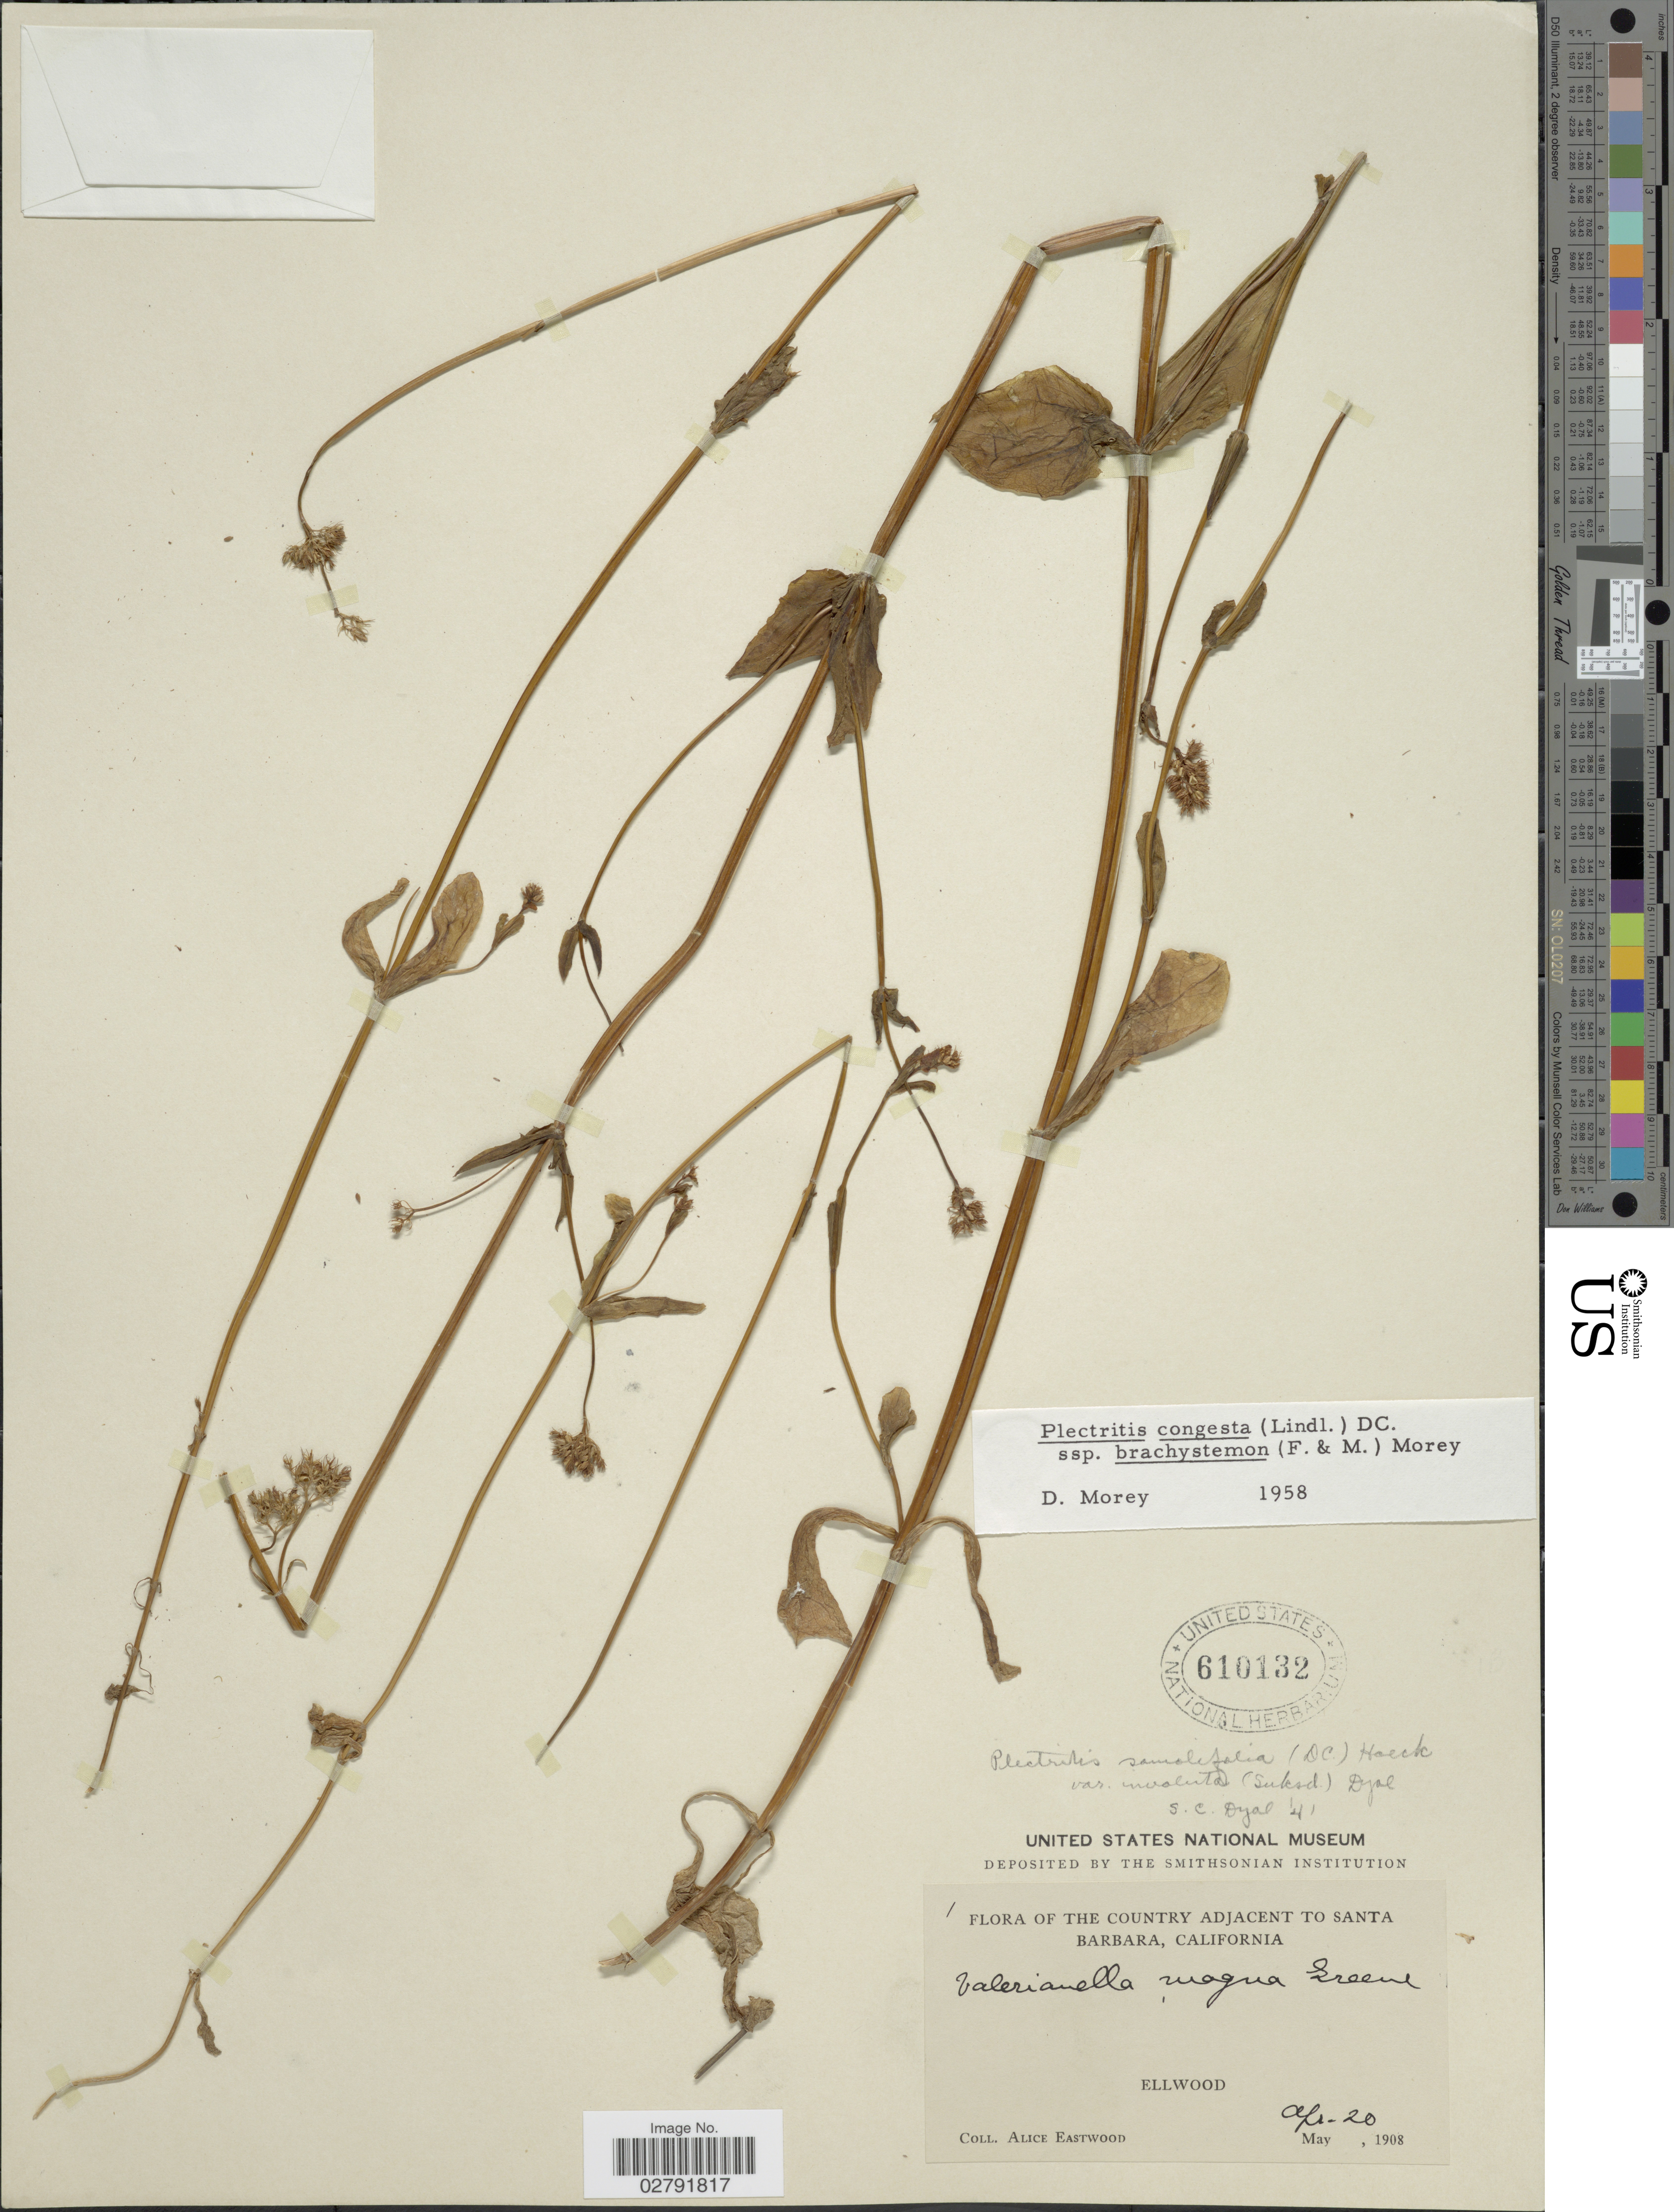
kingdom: Plantae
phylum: Tracheophyta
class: Magnoliopsida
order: Dipsacales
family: Caprifoliaceae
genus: Plectritis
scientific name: Plectritis congesta subsp. brachystemon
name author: (Fisch. & C.A. Mey.) Morey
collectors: A. Eastwood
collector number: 1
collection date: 1908-04-20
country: United States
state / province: California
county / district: Santa Barbara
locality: The Country Adjacent to Santa Barbara. Ellwood.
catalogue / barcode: US 610132